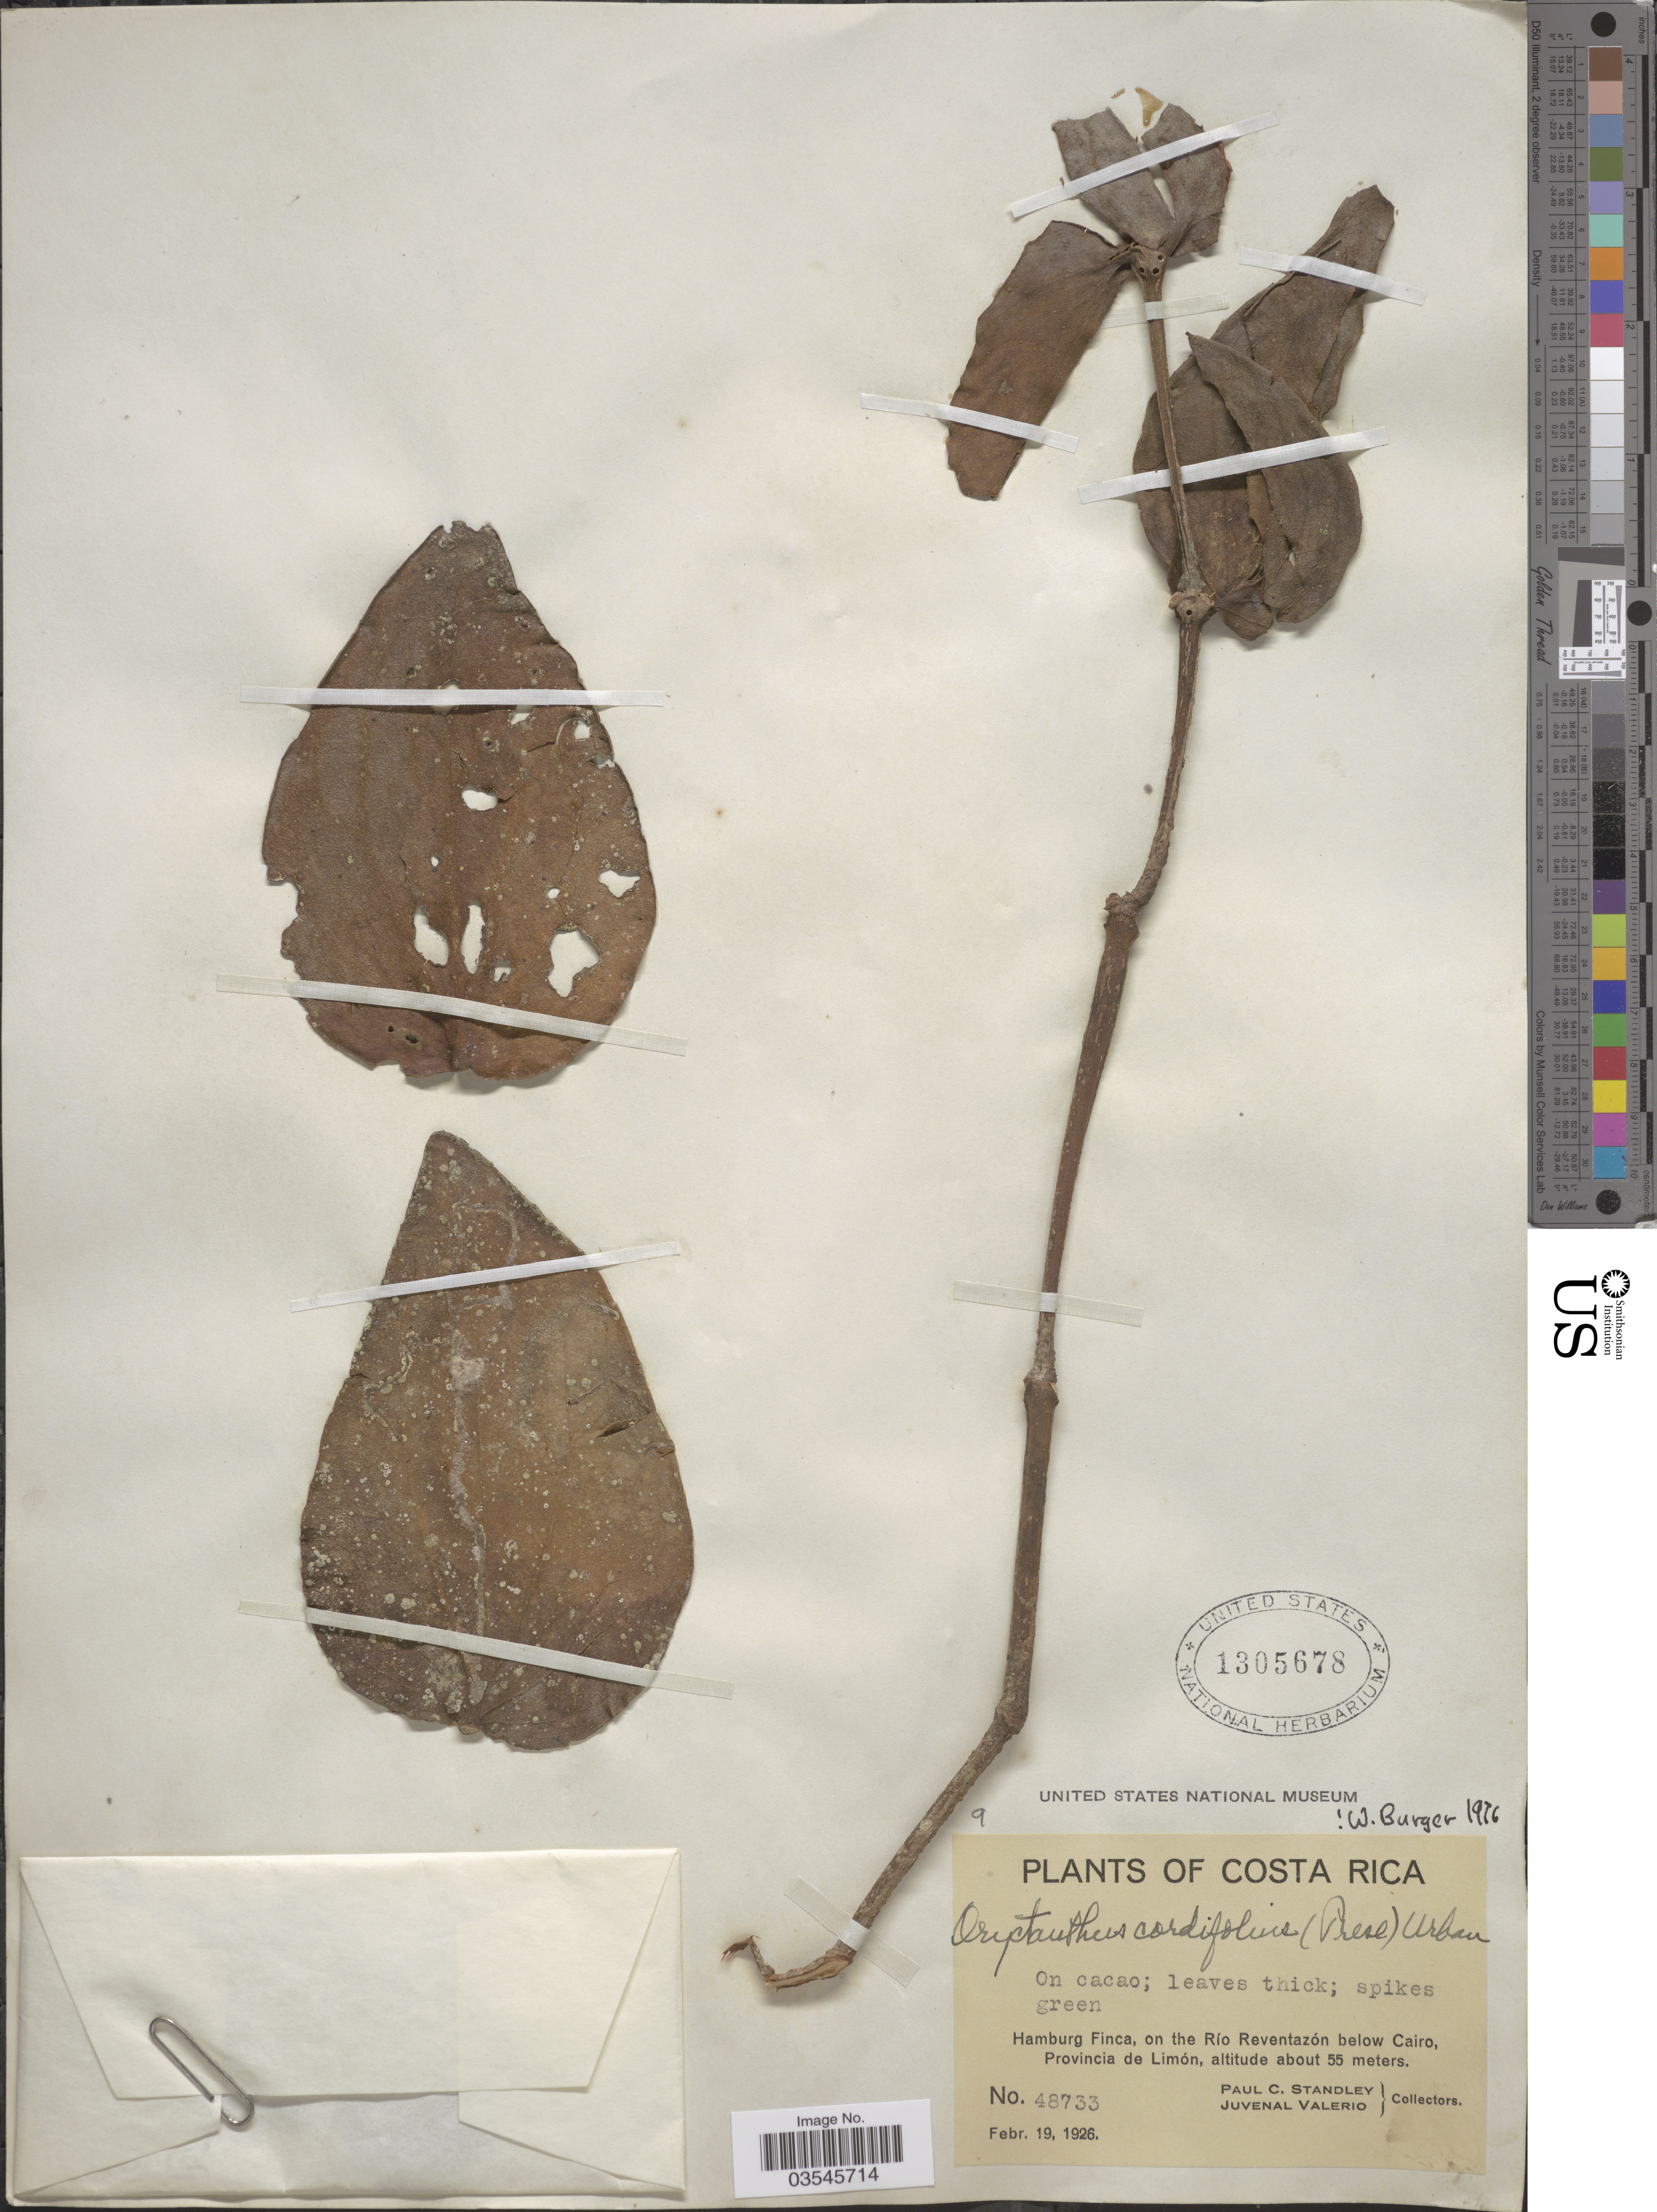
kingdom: Plantae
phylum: Tracheophyta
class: Magnoliopsida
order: Santalales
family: Loranthaceae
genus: Oryctanthus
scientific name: Oryctanthus cordifolius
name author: (C. Presl) Urb.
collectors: P. C. Standley & J. Valerio R.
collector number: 48733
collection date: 1926-02-19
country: Costa Rica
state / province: Limón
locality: Hamburg Finca, on the Río Reventazón below Cairo.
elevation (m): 55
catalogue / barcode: US 1305678